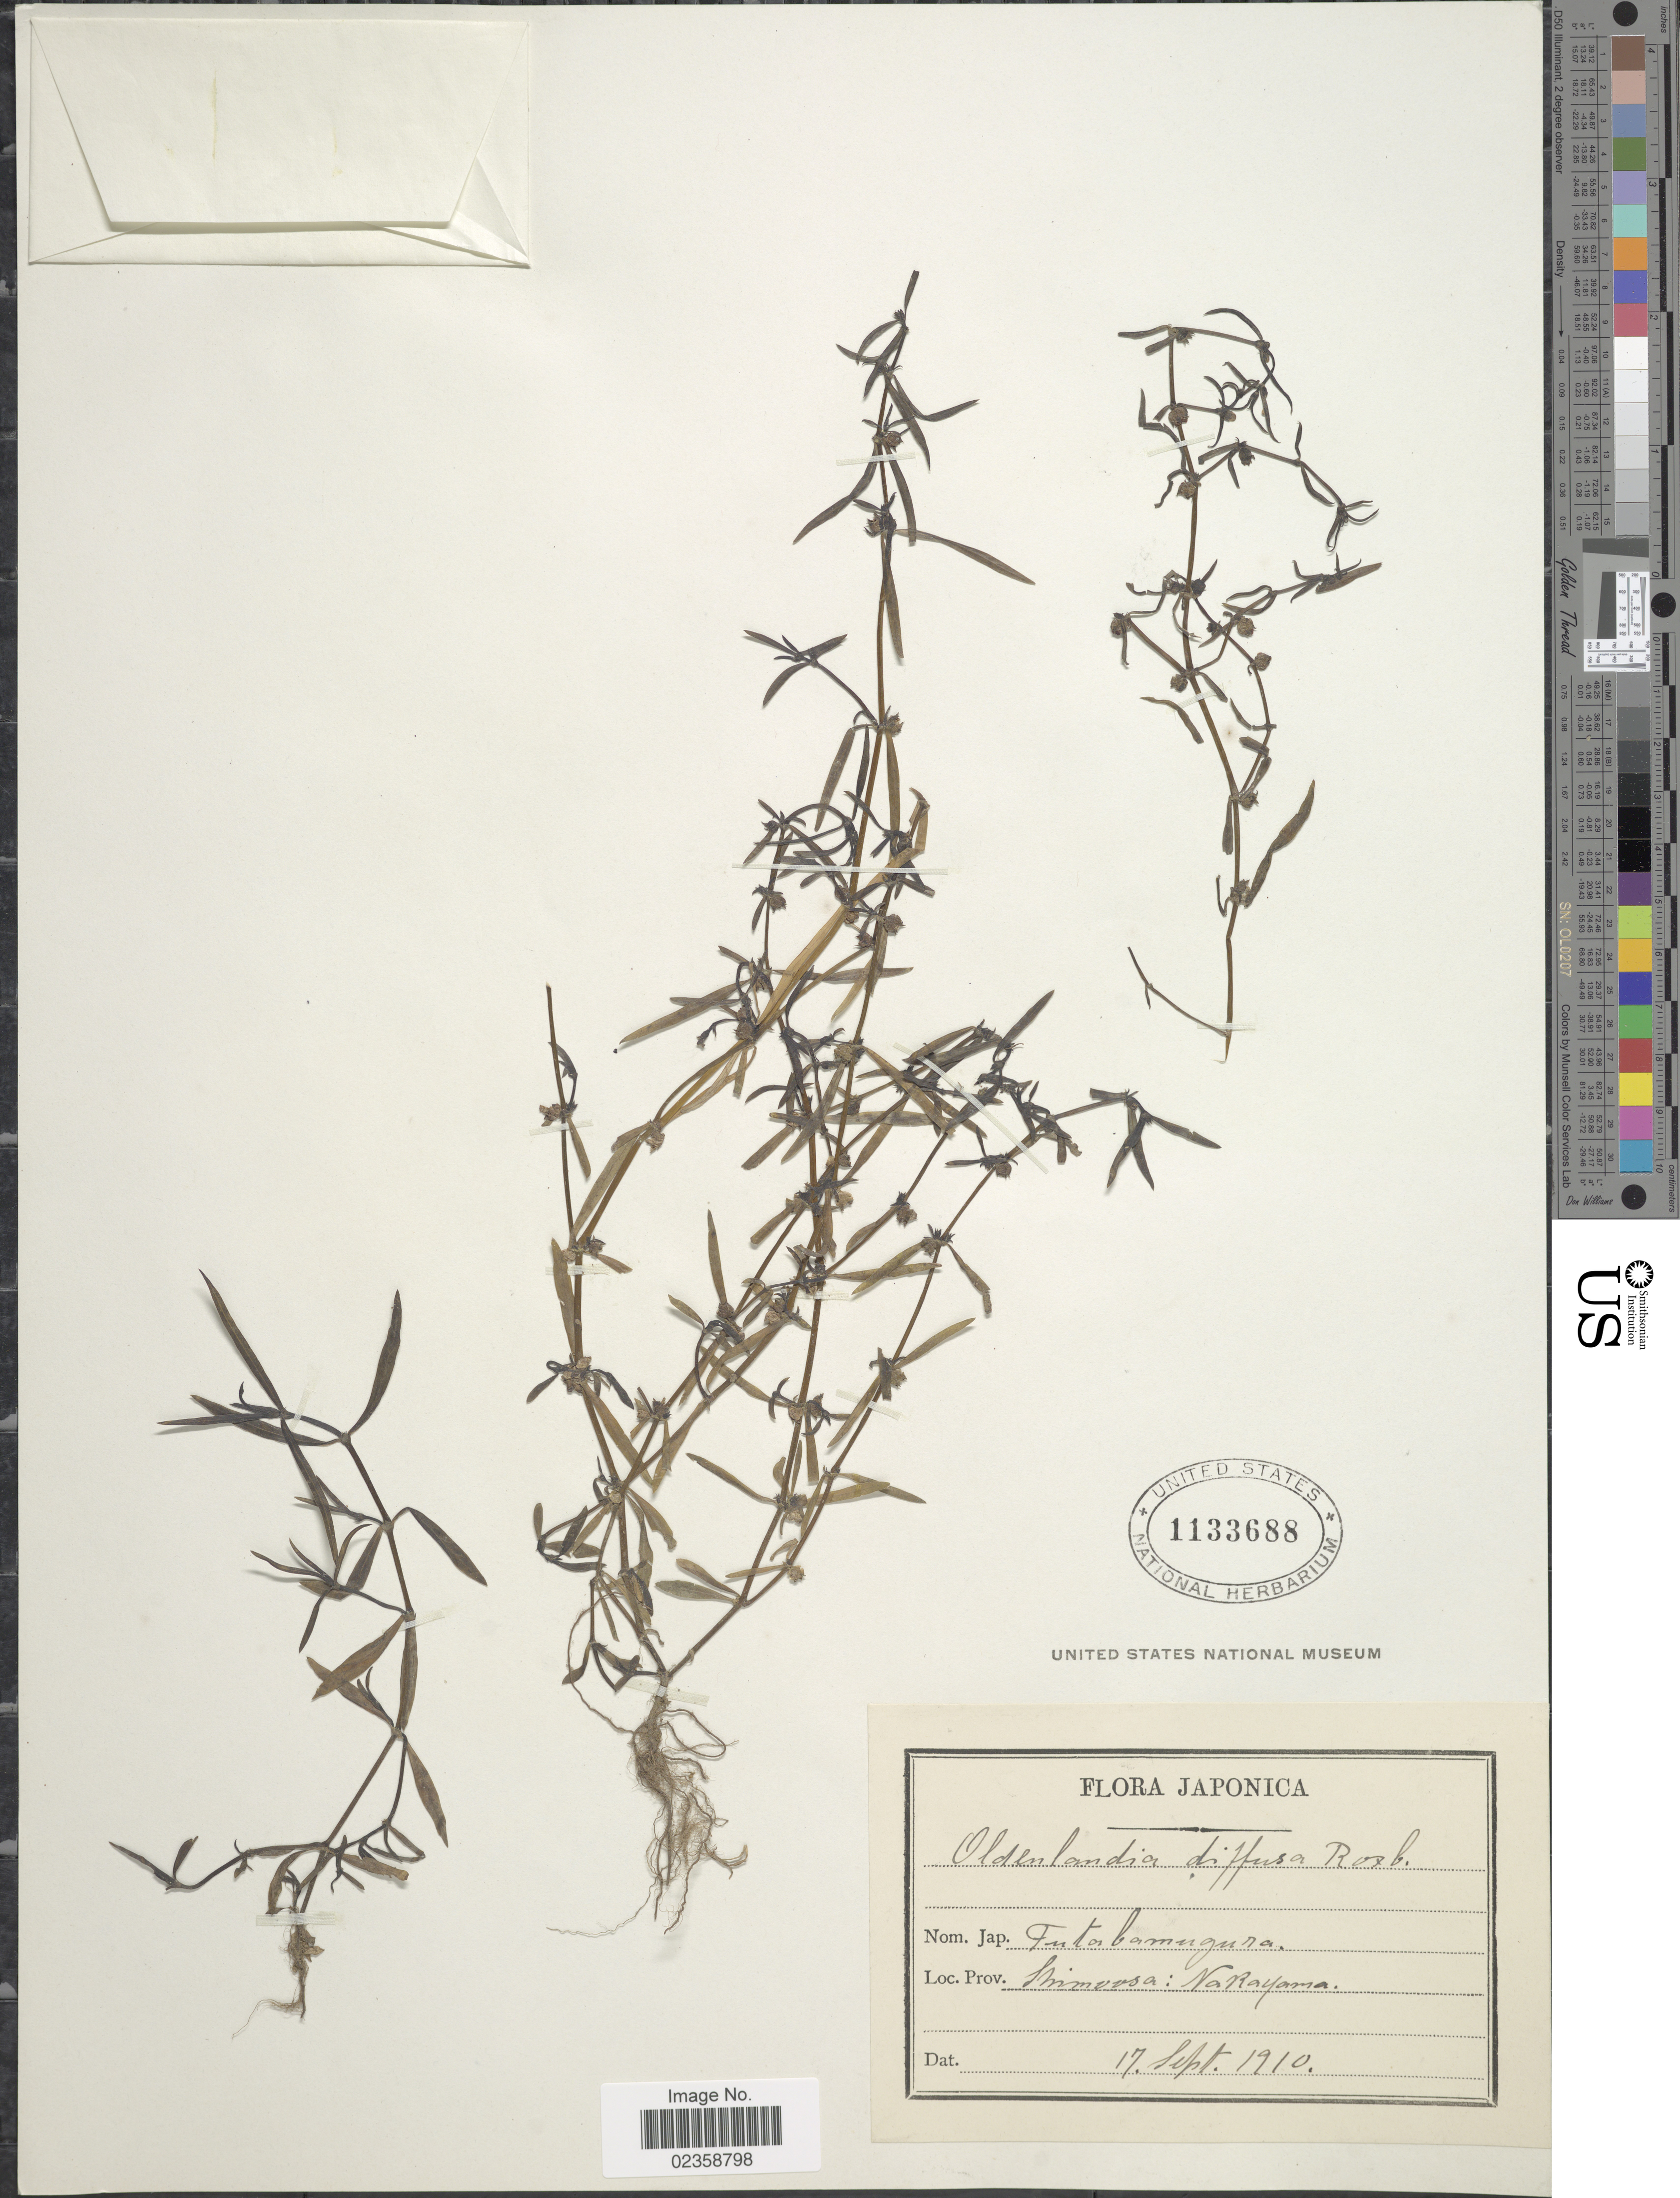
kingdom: Plantae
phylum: Tracheophyta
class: Magnoliopsida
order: Gentianales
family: Rubiaceae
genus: Oldenlandia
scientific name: Oldenlandia diffusa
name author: (Willd.) Roxb.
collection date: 1910-09-17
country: Japan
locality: Shimoosa: Narayama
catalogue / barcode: US 1133688